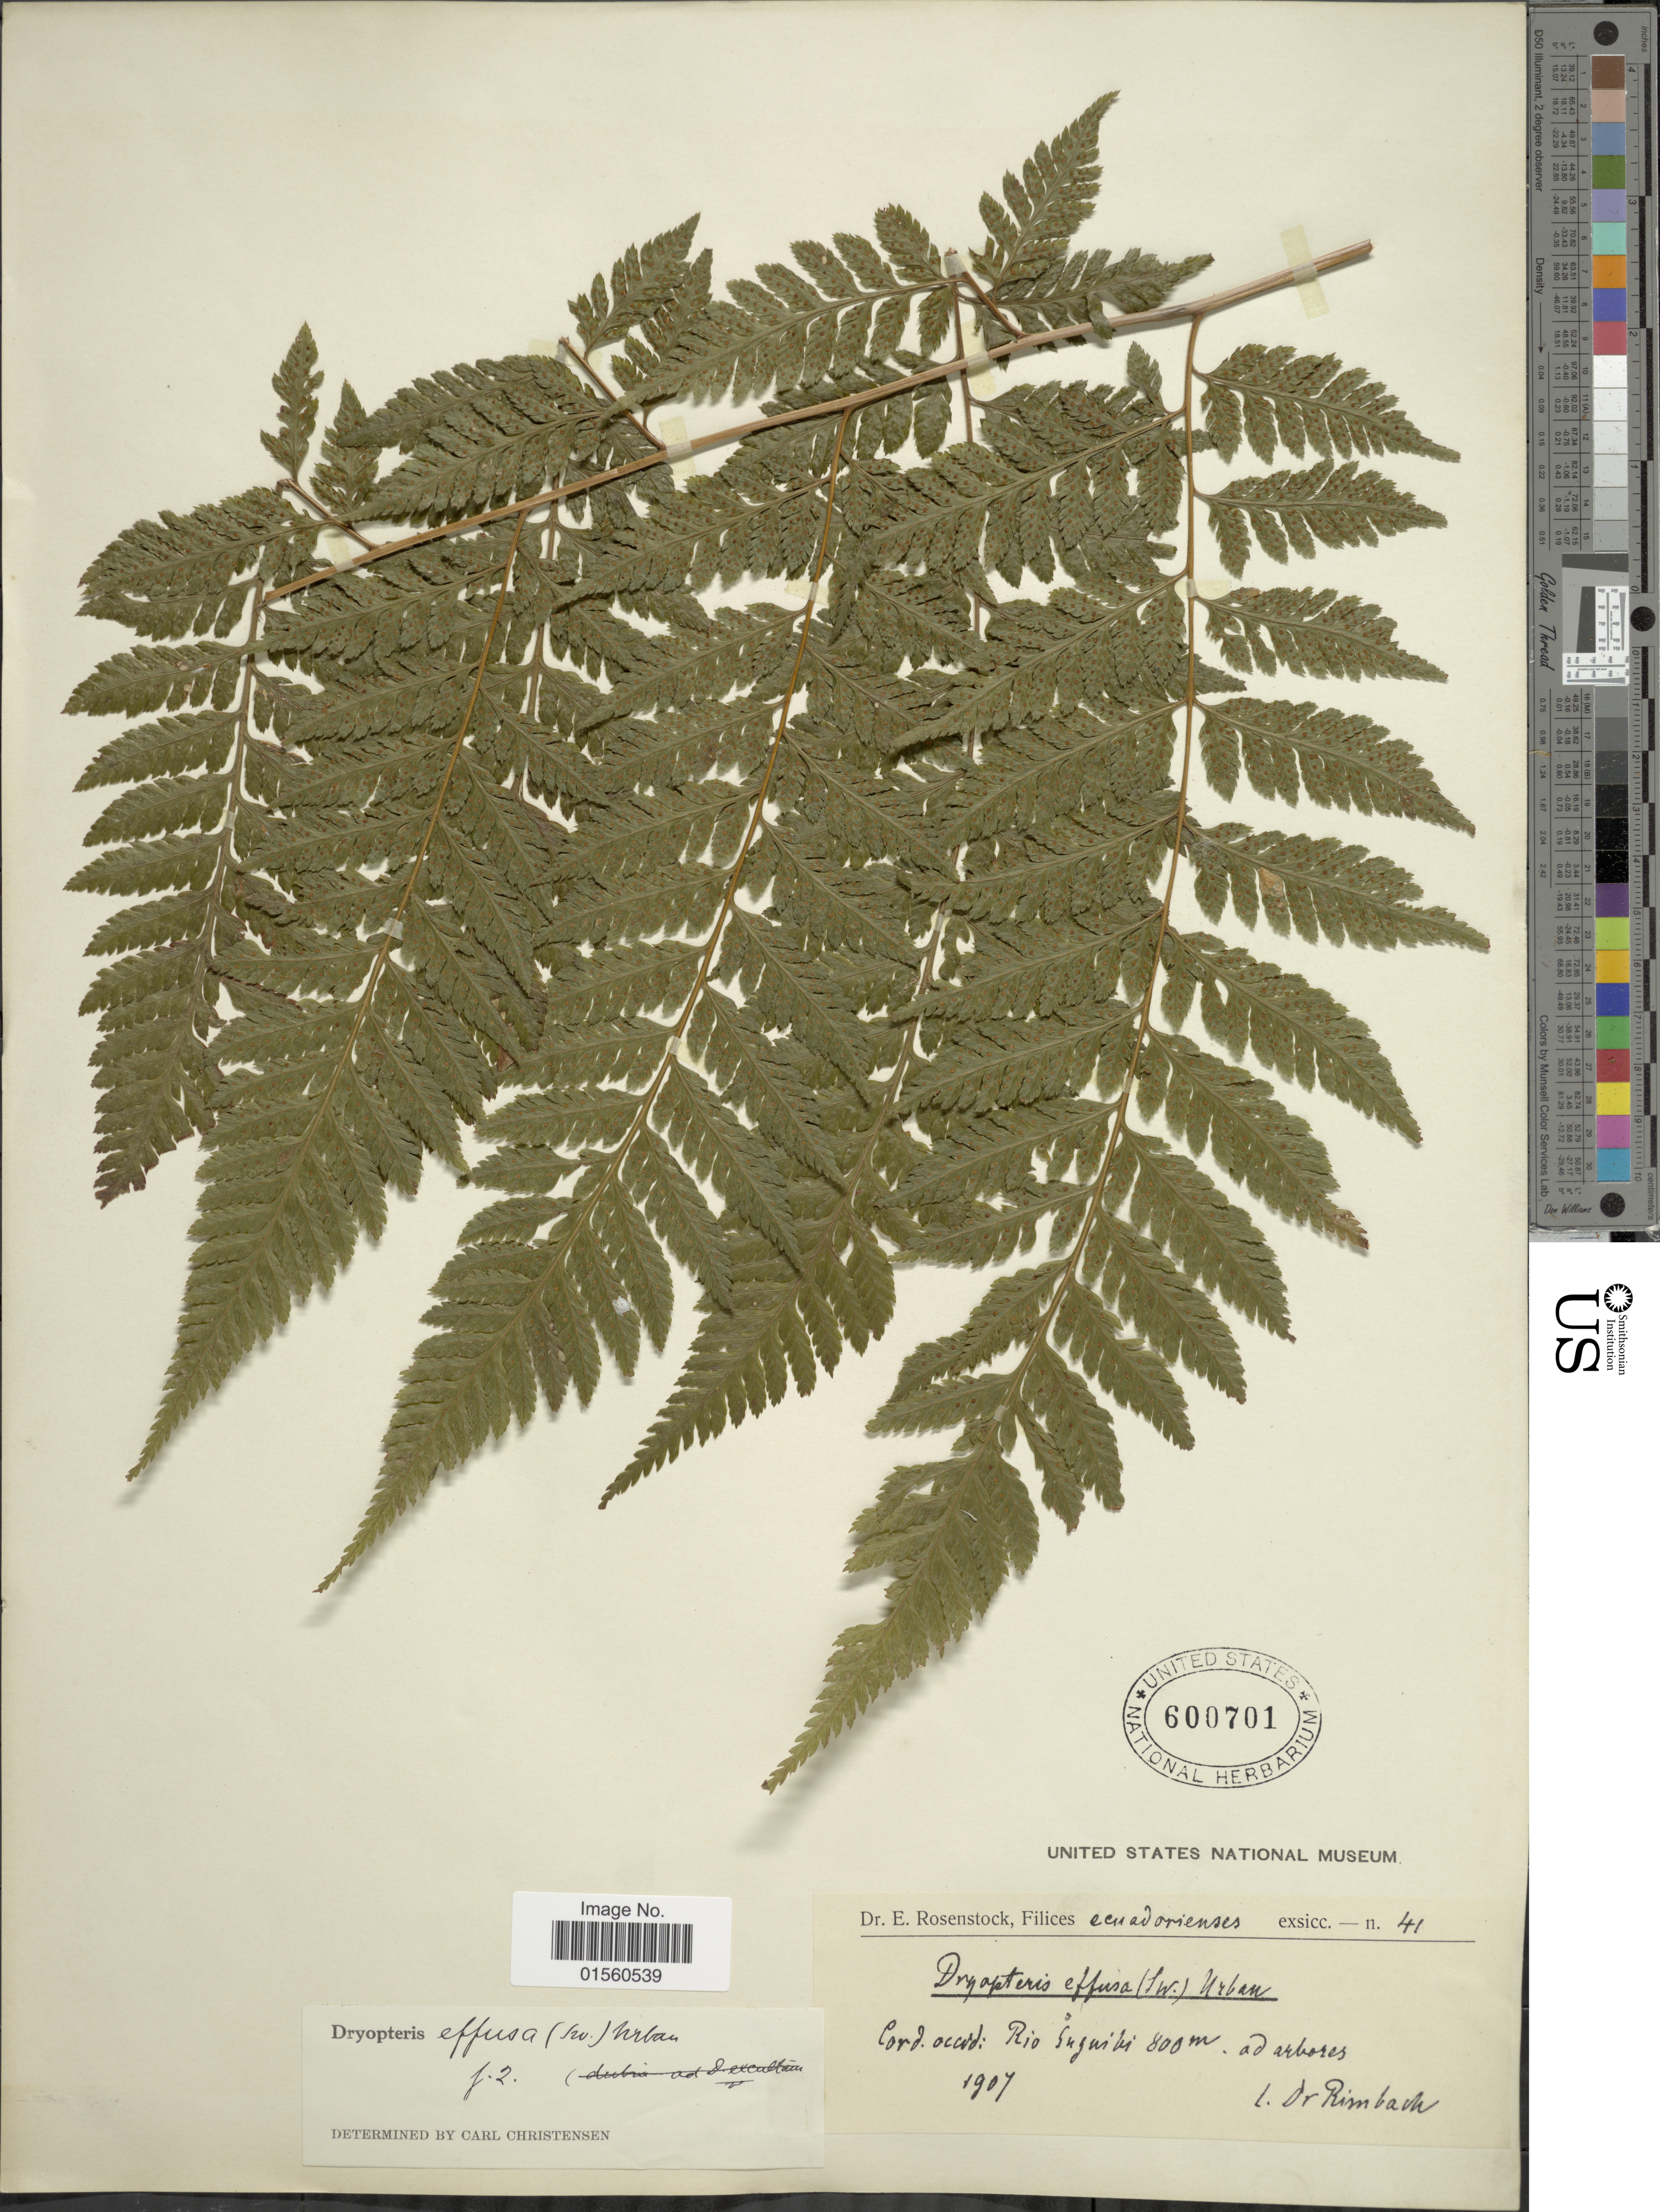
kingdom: Plantae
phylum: Tracheophyta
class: Polypodiopsida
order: Polypodiales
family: Dryopteridaceae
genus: Parapolystichum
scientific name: Parapolystichum effusum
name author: (Sw.) Ching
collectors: Rimbach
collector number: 41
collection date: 1907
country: Ecuador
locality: Ecuadorienses, Cord. occid: Rio Suguibi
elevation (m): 800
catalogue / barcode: US 600701